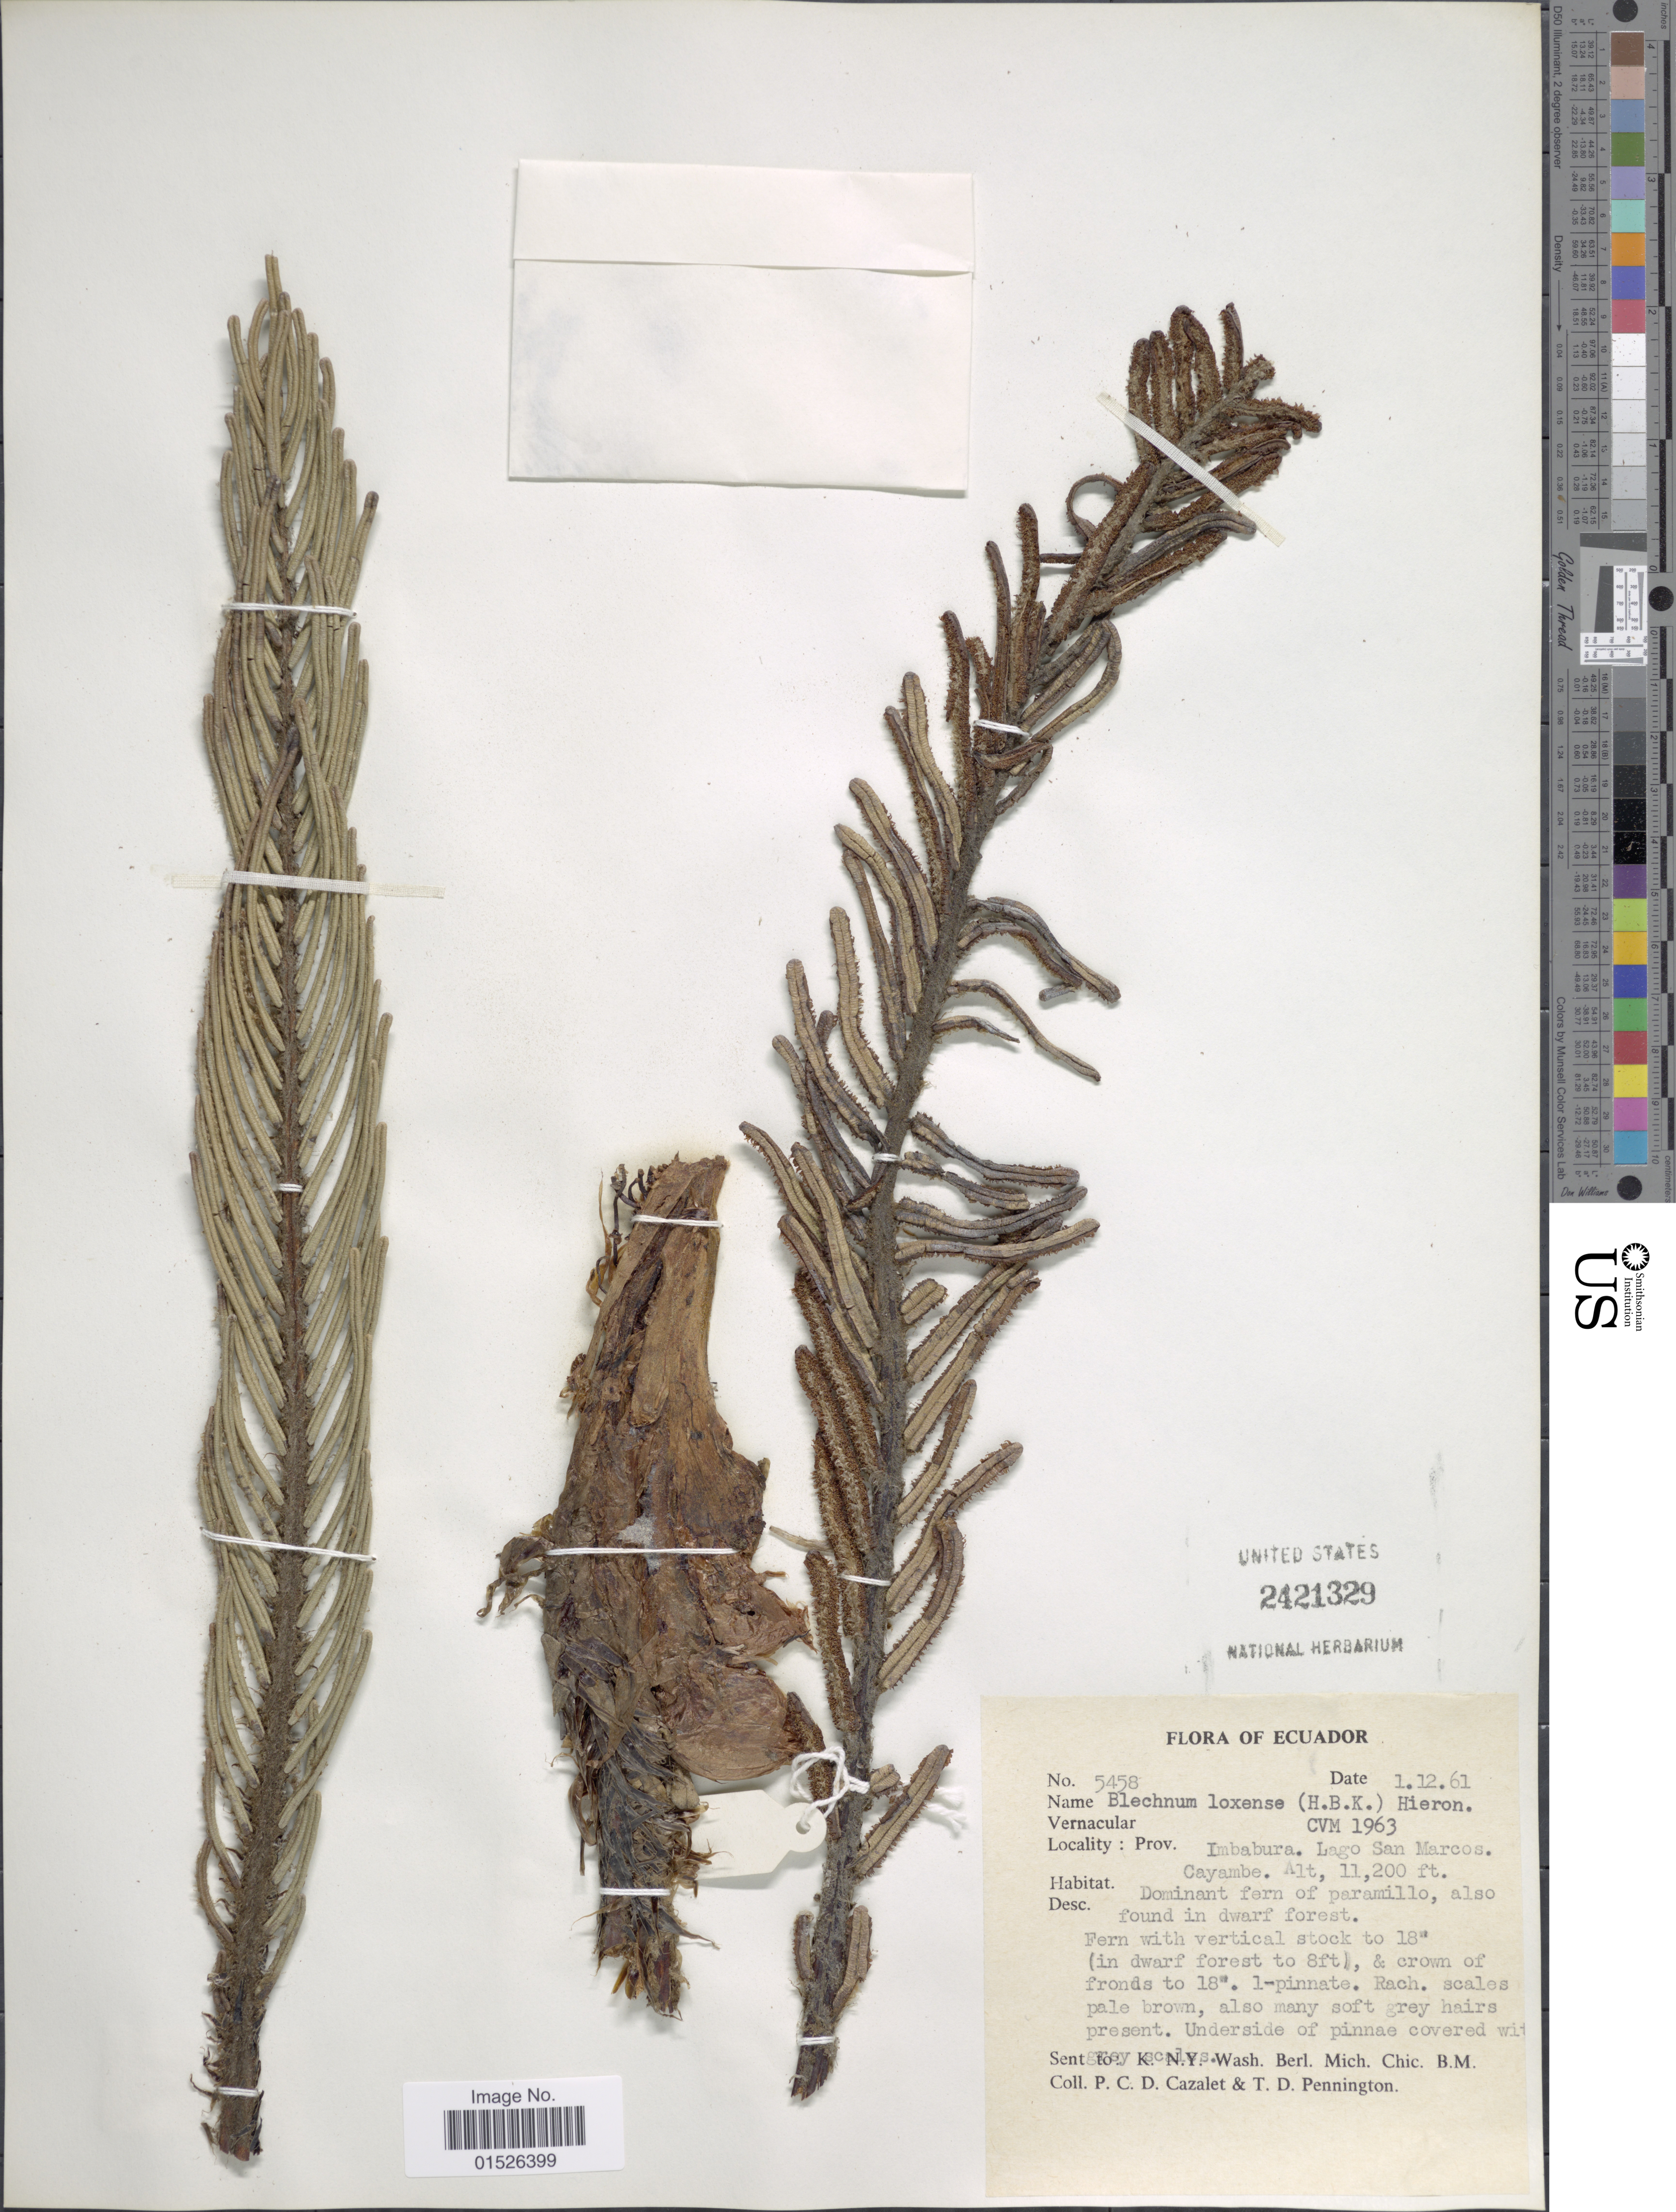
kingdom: Plantae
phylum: Tracheophyta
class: Polypodiopsida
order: Polypodiales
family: Blechnaceae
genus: Blechnum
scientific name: Blechnum loxense var. stenophyllum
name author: (Klotzsch) Lellinger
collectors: P. C. D. Cazalet & T. D. Pennington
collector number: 5458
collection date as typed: Transcribed d/m/y: 1/12/61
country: Ecuador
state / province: Imbabura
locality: Ecuador, Prov. Imbabura, Lago San Marcos, Cayambe.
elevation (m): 3414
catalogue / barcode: US 2421329